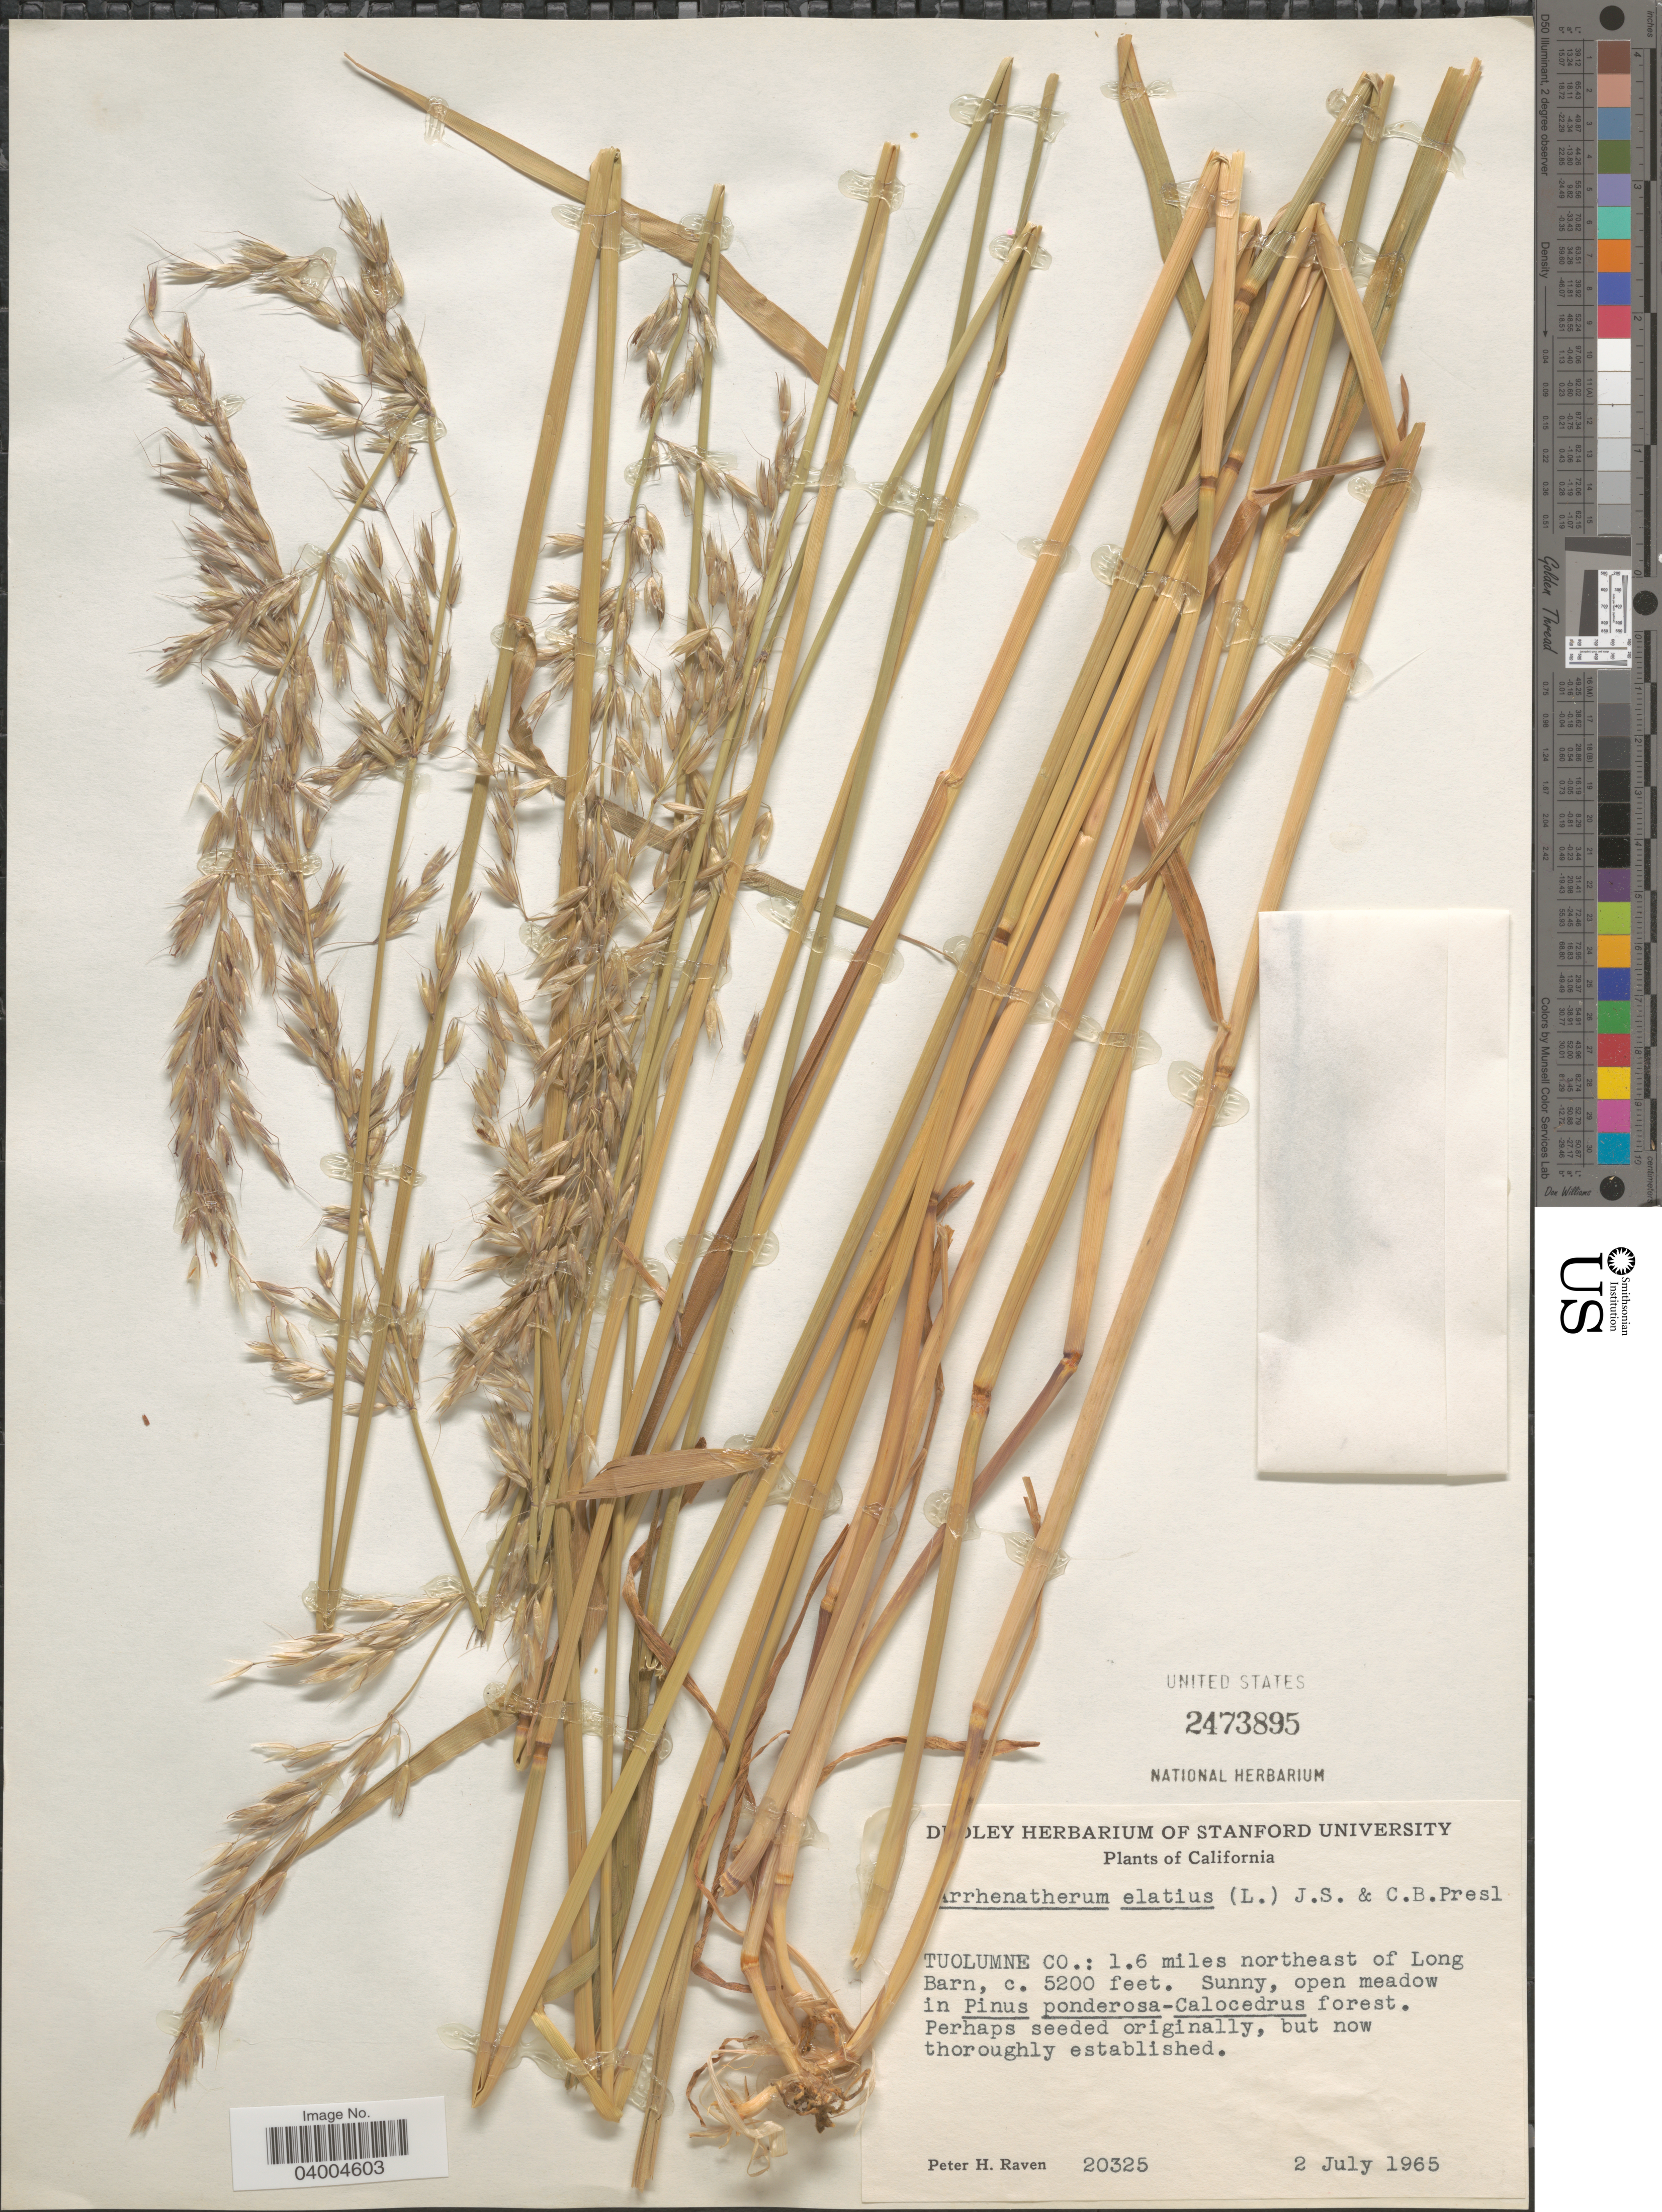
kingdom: Plantae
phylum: Tracheophyta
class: Liliopsida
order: Poales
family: Poaceae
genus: Arrhenatherum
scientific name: Arrhenatherum elatius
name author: (L.) J. Presl & C. Presl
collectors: P. Raven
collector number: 20325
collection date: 1965-07-02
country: United States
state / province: California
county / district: Tuolumne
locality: Tuolumne Co.: 1.6 miles northeast of Long Barn.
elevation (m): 1585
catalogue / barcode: US 2473895